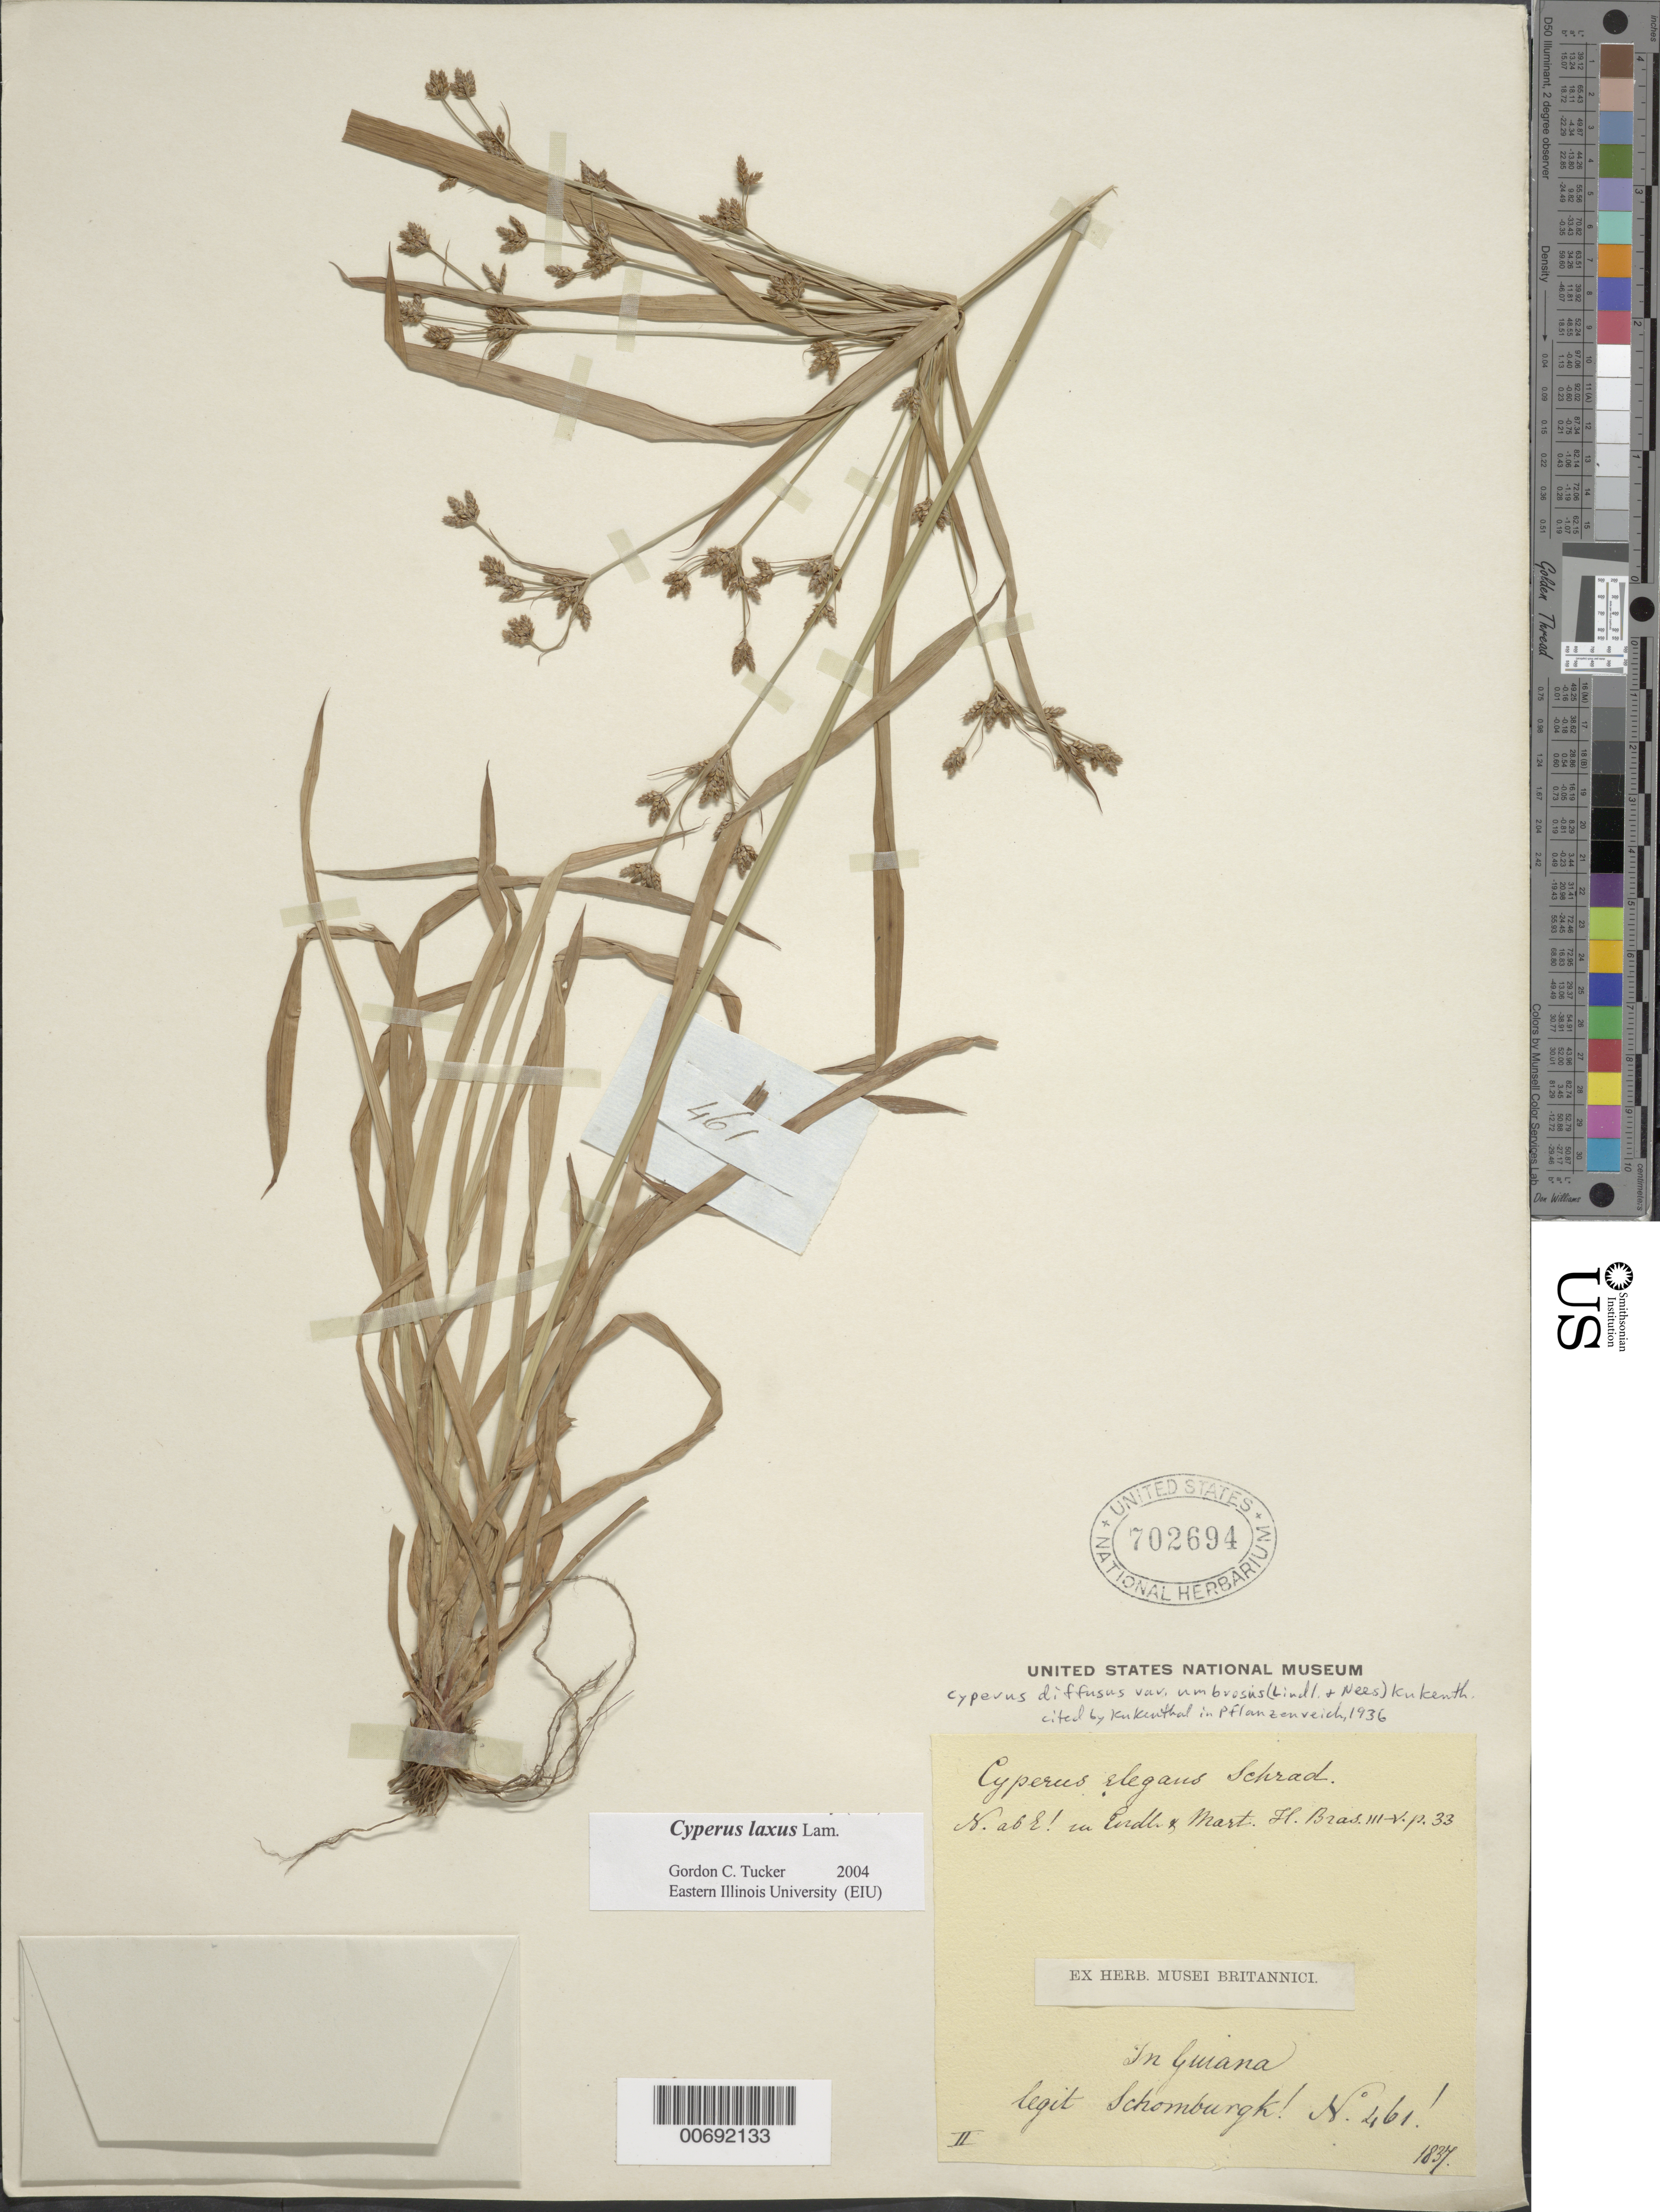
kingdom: Plantae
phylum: Tracheophyta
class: Liliopsida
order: Poales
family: Cyperaceae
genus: Cyperus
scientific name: Cyperus laxus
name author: Lam.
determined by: Tucker, G. C.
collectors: R. H. Schomburgk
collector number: I 461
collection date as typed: February 1837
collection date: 1837-02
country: Guyana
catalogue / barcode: US 702694